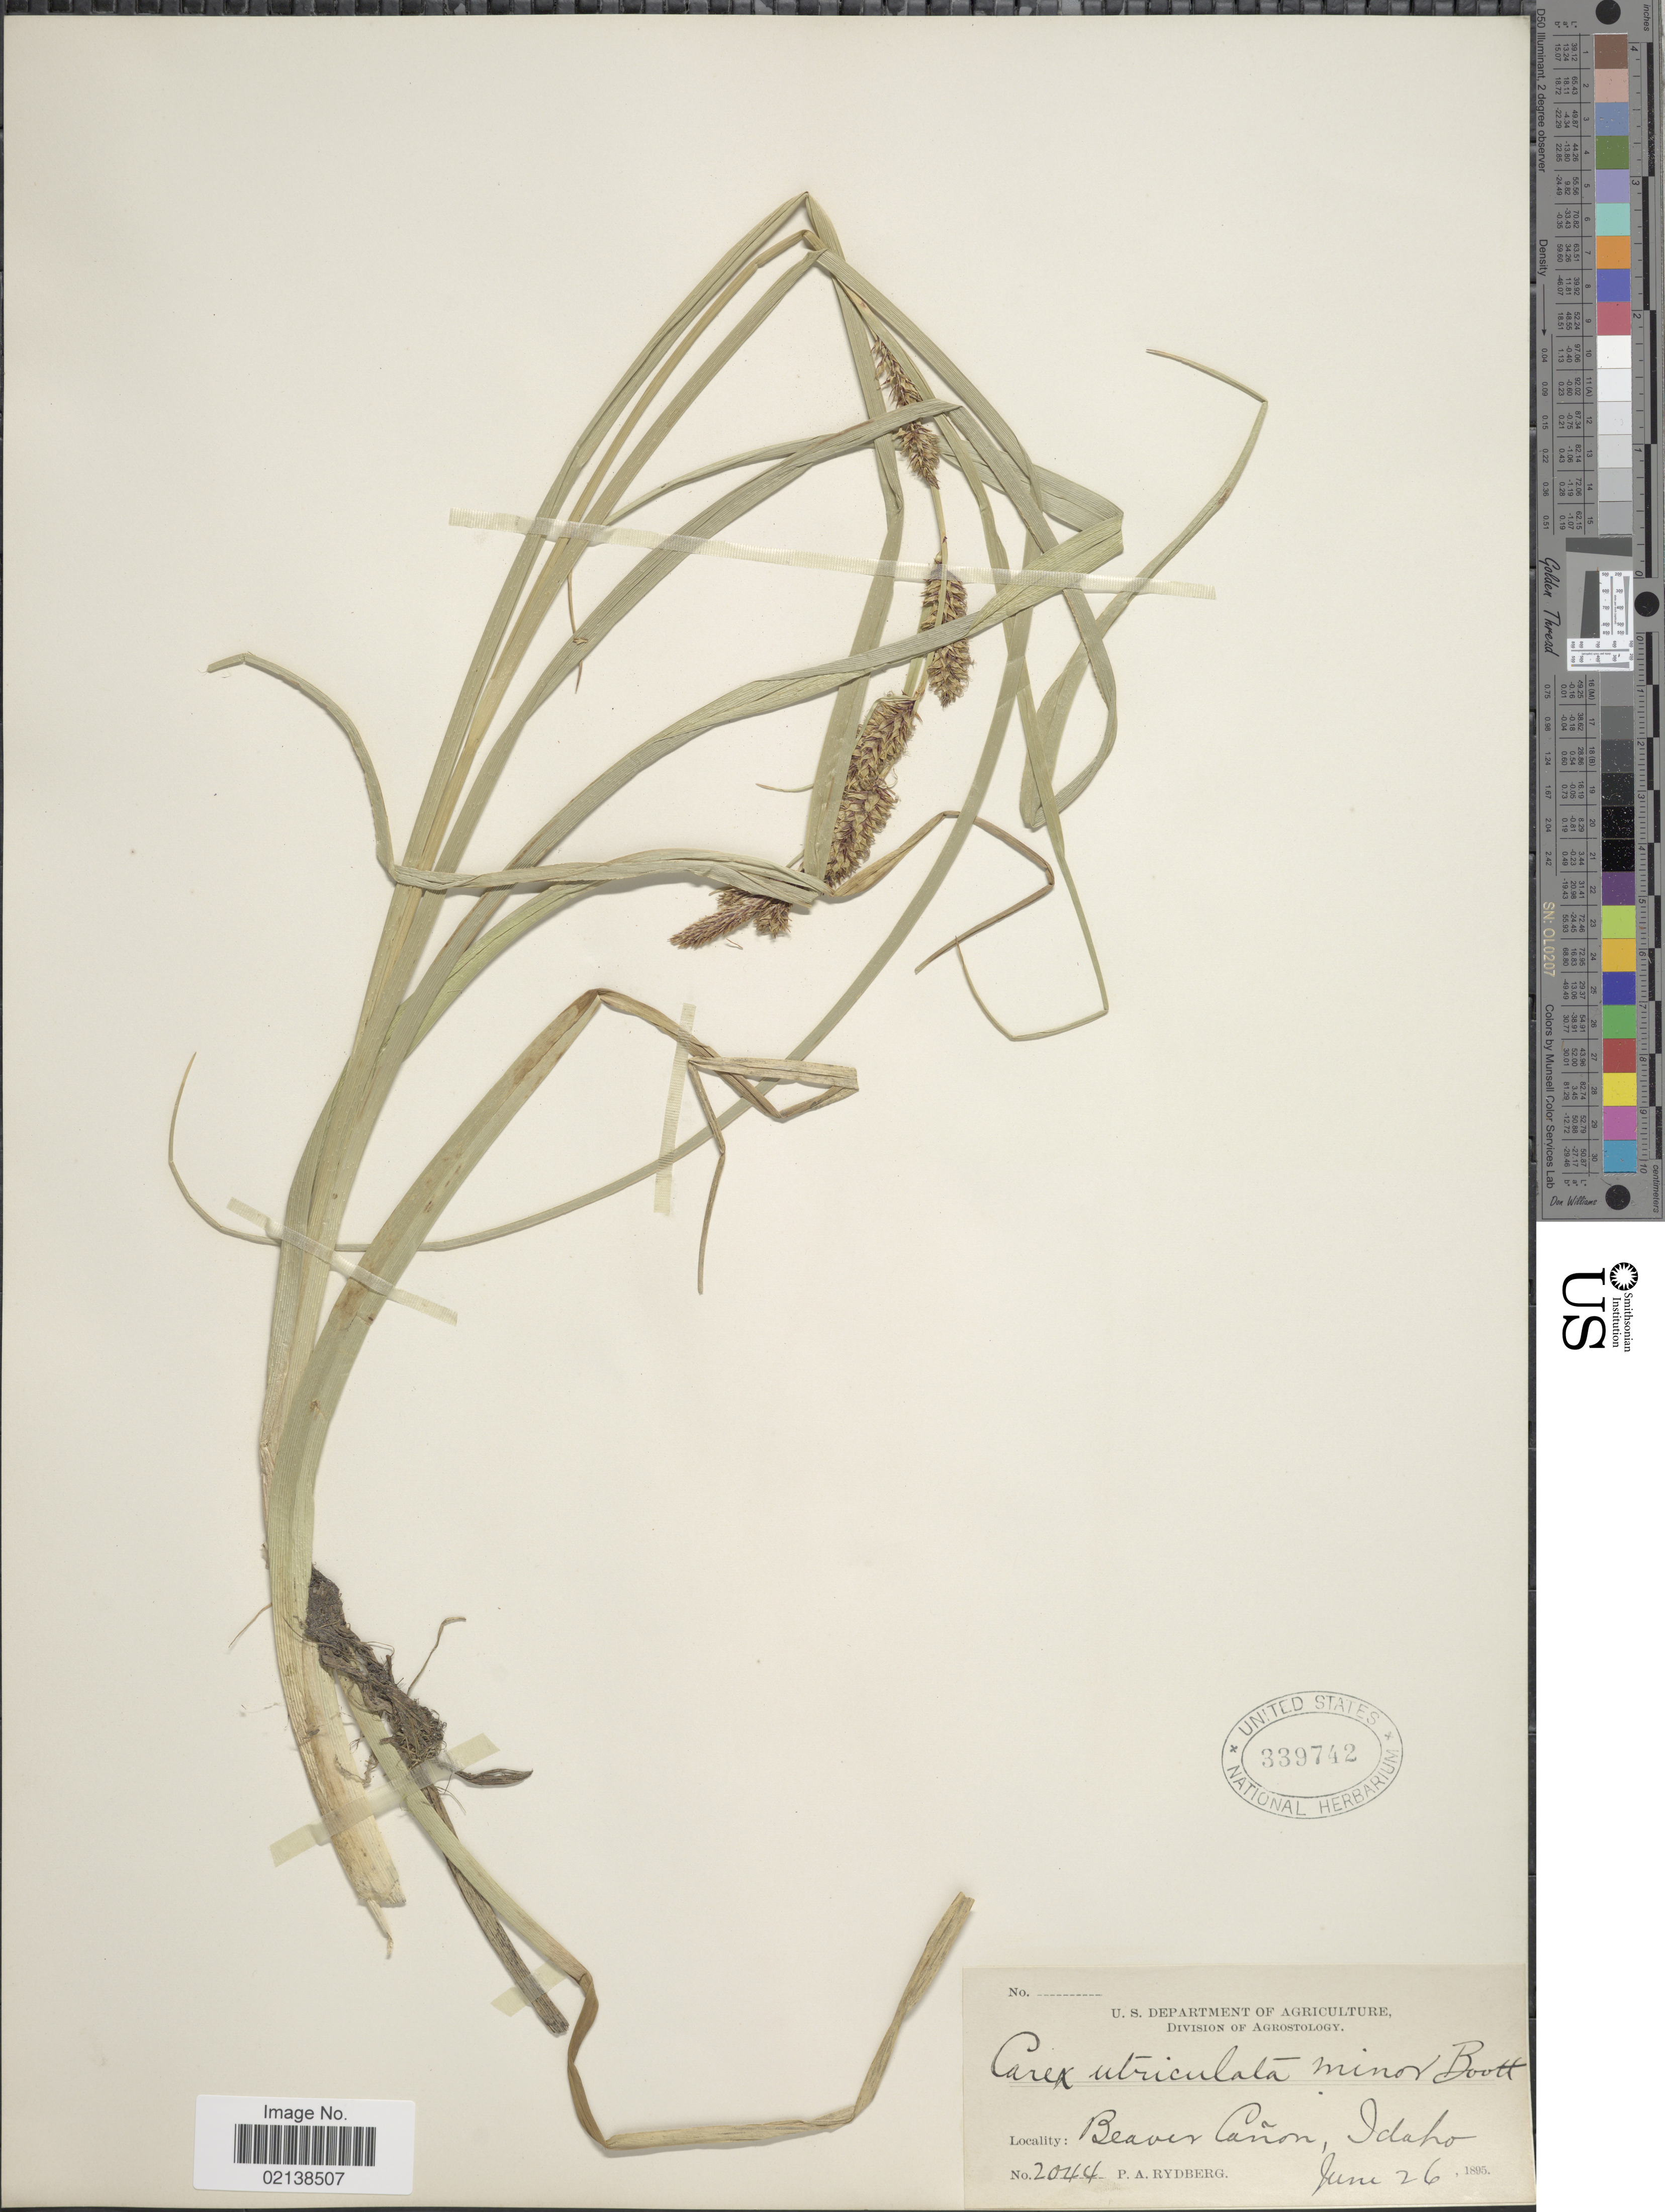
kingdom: Plantae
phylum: Tracheophyta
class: Liliopsida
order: Poales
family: Cyperaceae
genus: Carex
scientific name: Carex utriculata var. minor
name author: Boott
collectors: P. A. Rydberg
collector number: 2044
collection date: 1895-06-26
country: United States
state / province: Idaho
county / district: Nez Perce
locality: Beaver Canon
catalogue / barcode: US 339742